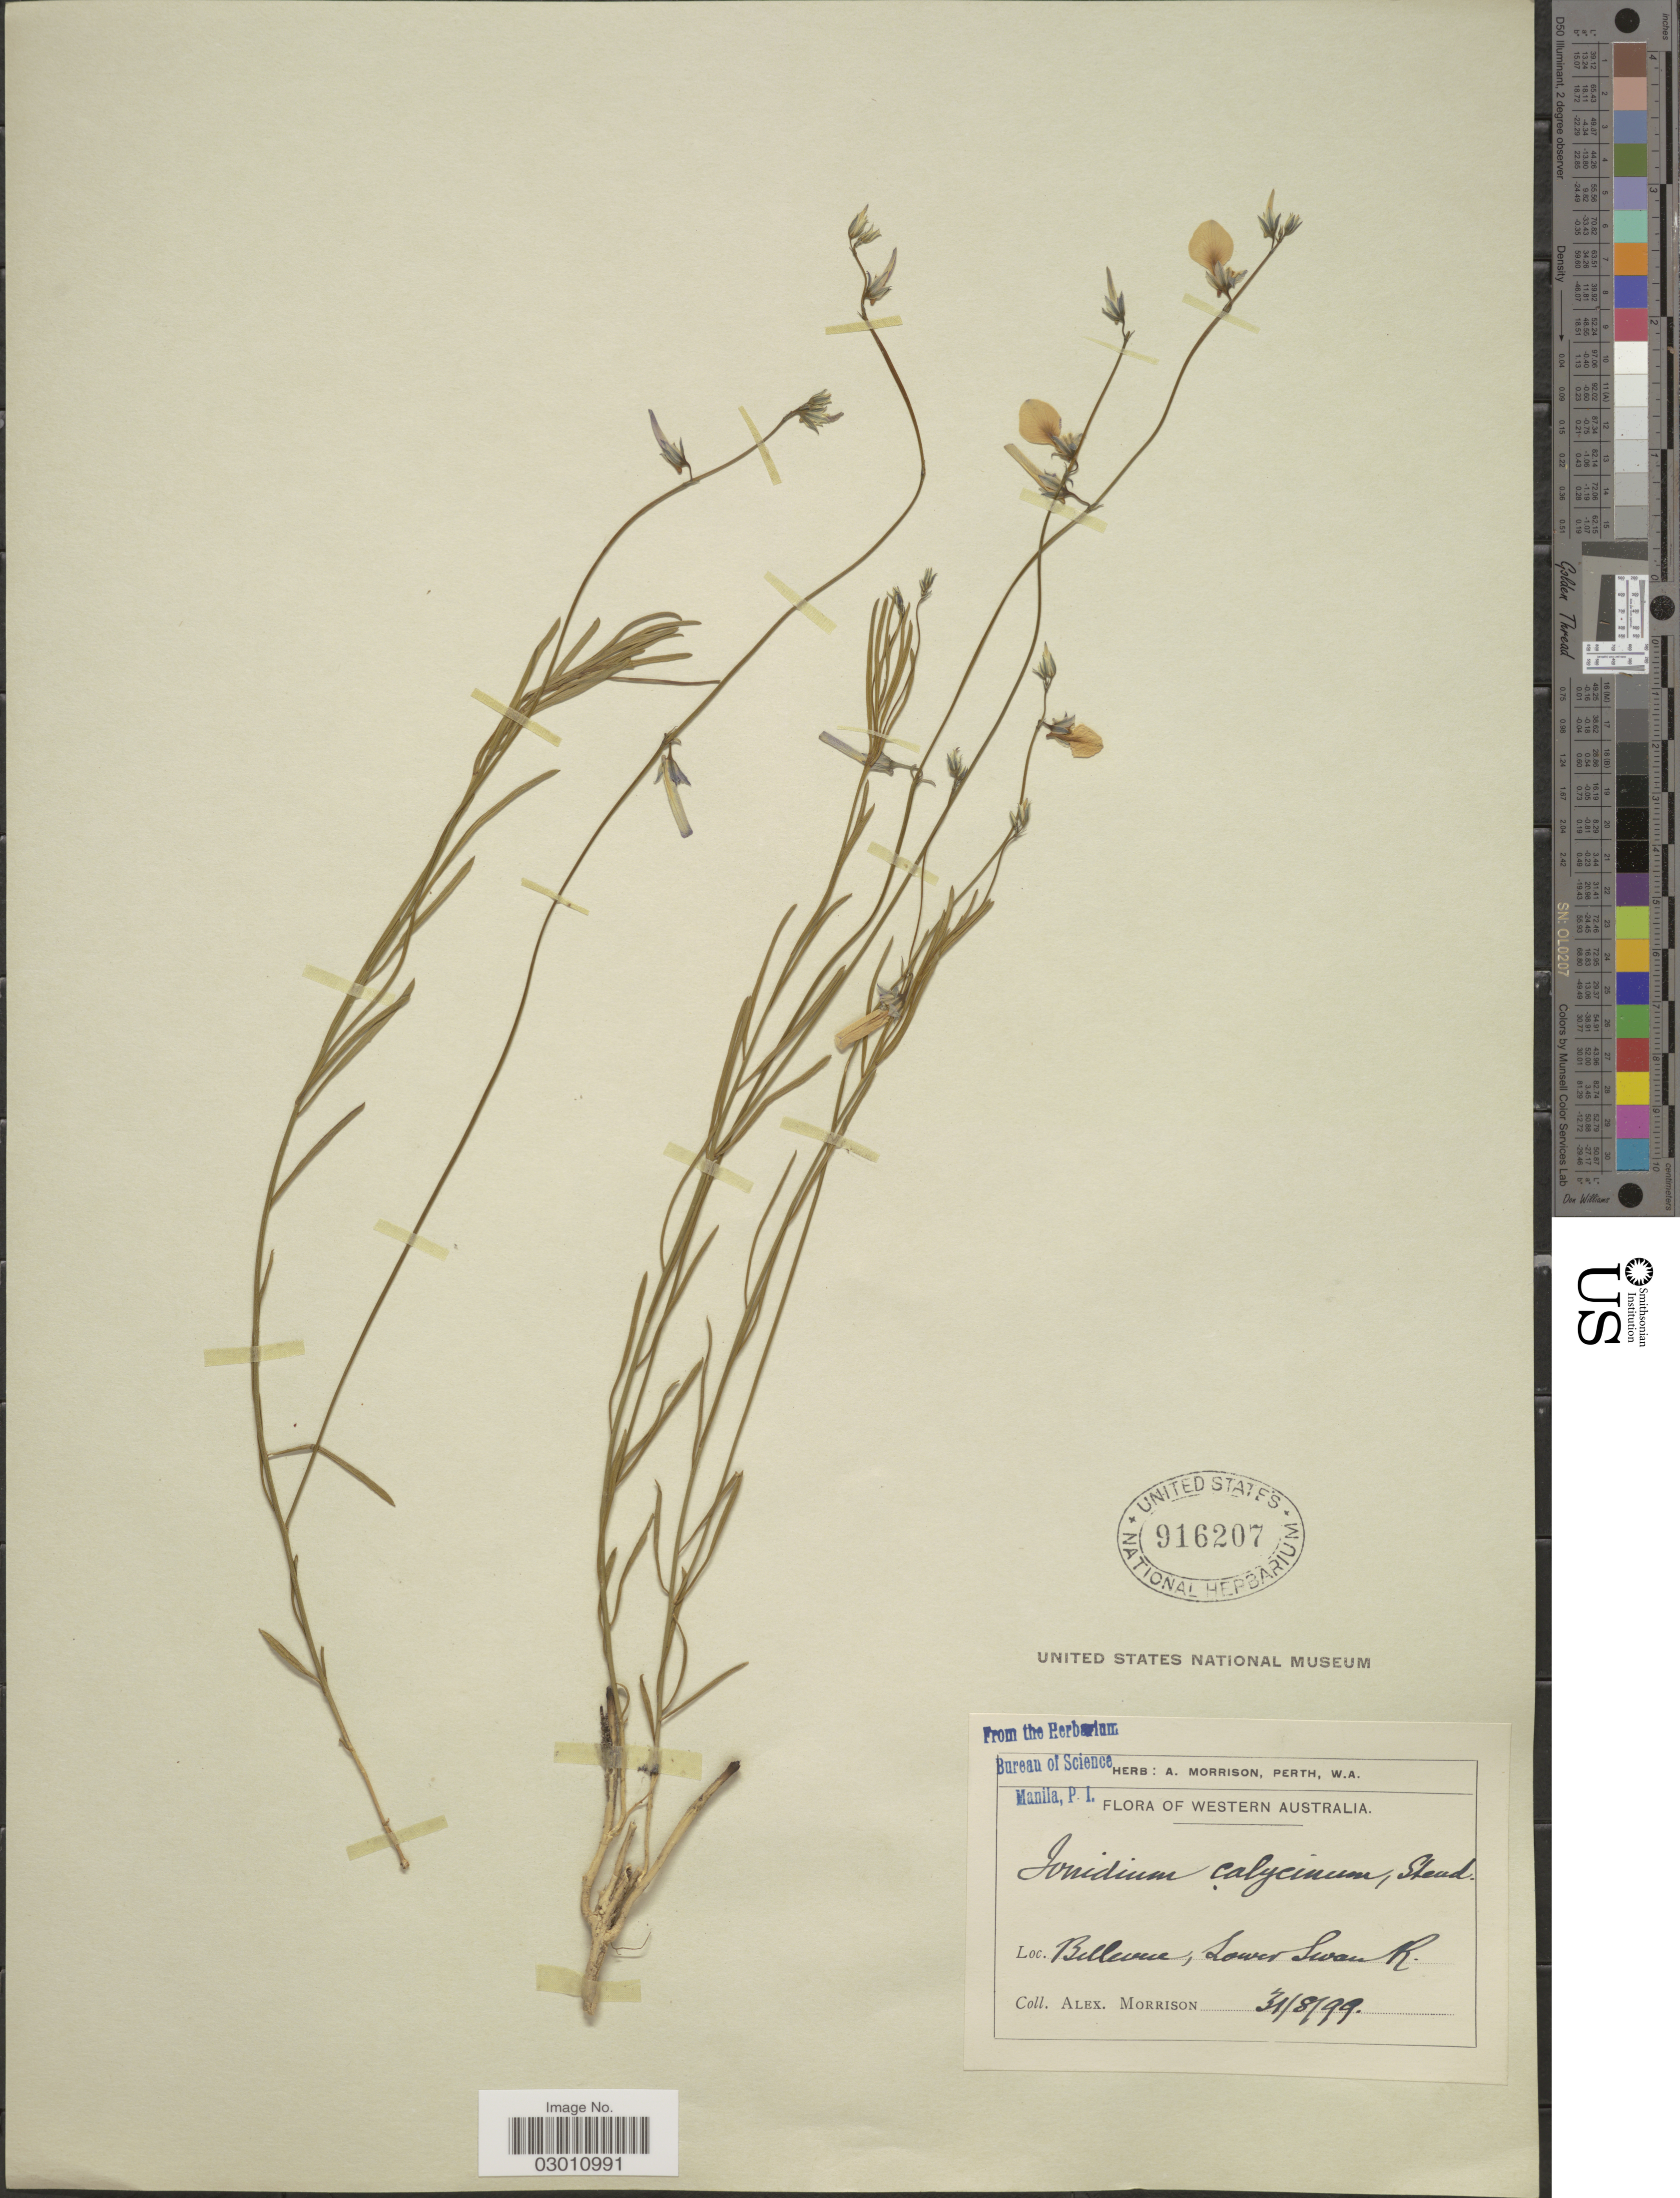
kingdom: Plantae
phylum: Tracheophyta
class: Magnoliopsida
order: Malpighiales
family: Violaceae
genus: Pigea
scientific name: Pigea calycina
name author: DC.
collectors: A. Morrison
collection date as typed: Transcribed d/m/y: 31/8/99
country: Australia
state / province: Western Australia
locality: Bellevue, Lower Swan R.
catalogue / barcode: US 916207